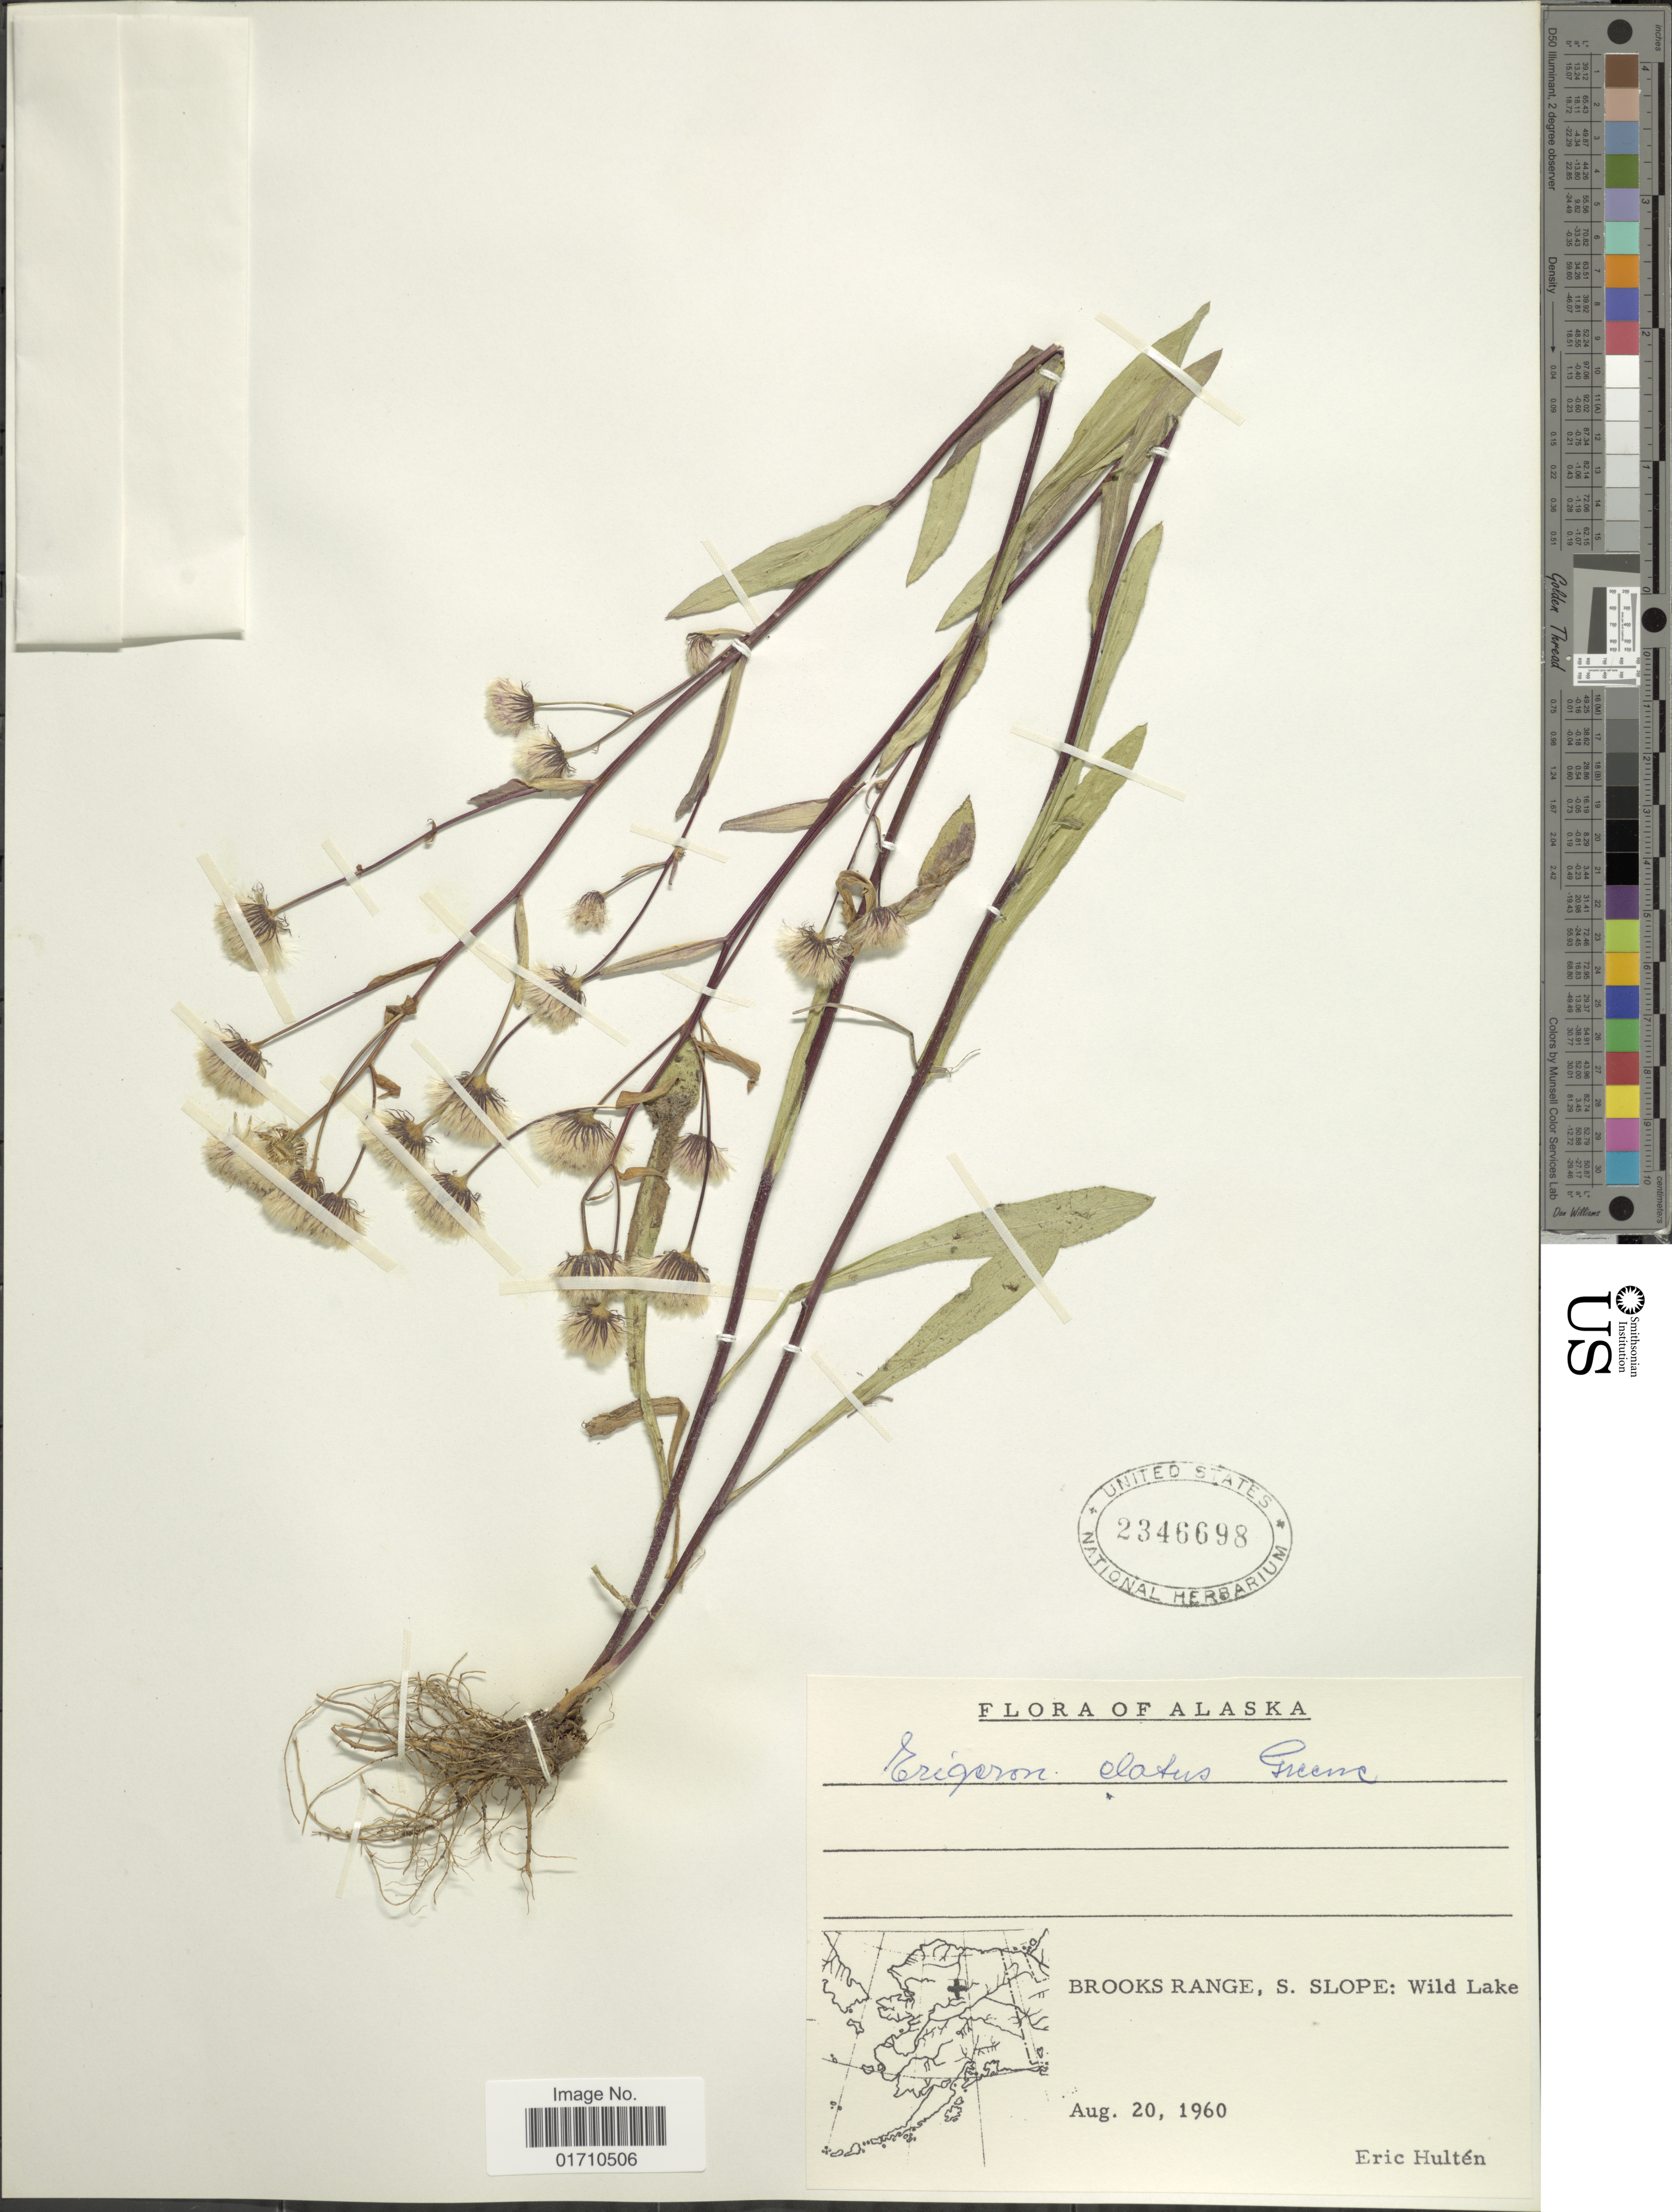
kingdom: Plantae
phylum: Tracheophyta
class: Magnoliopsida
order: Asterales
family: Asteraceae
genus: Erigeron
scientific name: Erigeron acris var. elatus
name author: (Hook.) Cronq.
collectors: E. G. Hultén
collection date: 1960-08-20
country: United States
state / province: Alaska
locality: Brooks Range, S. Slope: Wild Lake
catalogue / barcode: US 2346698